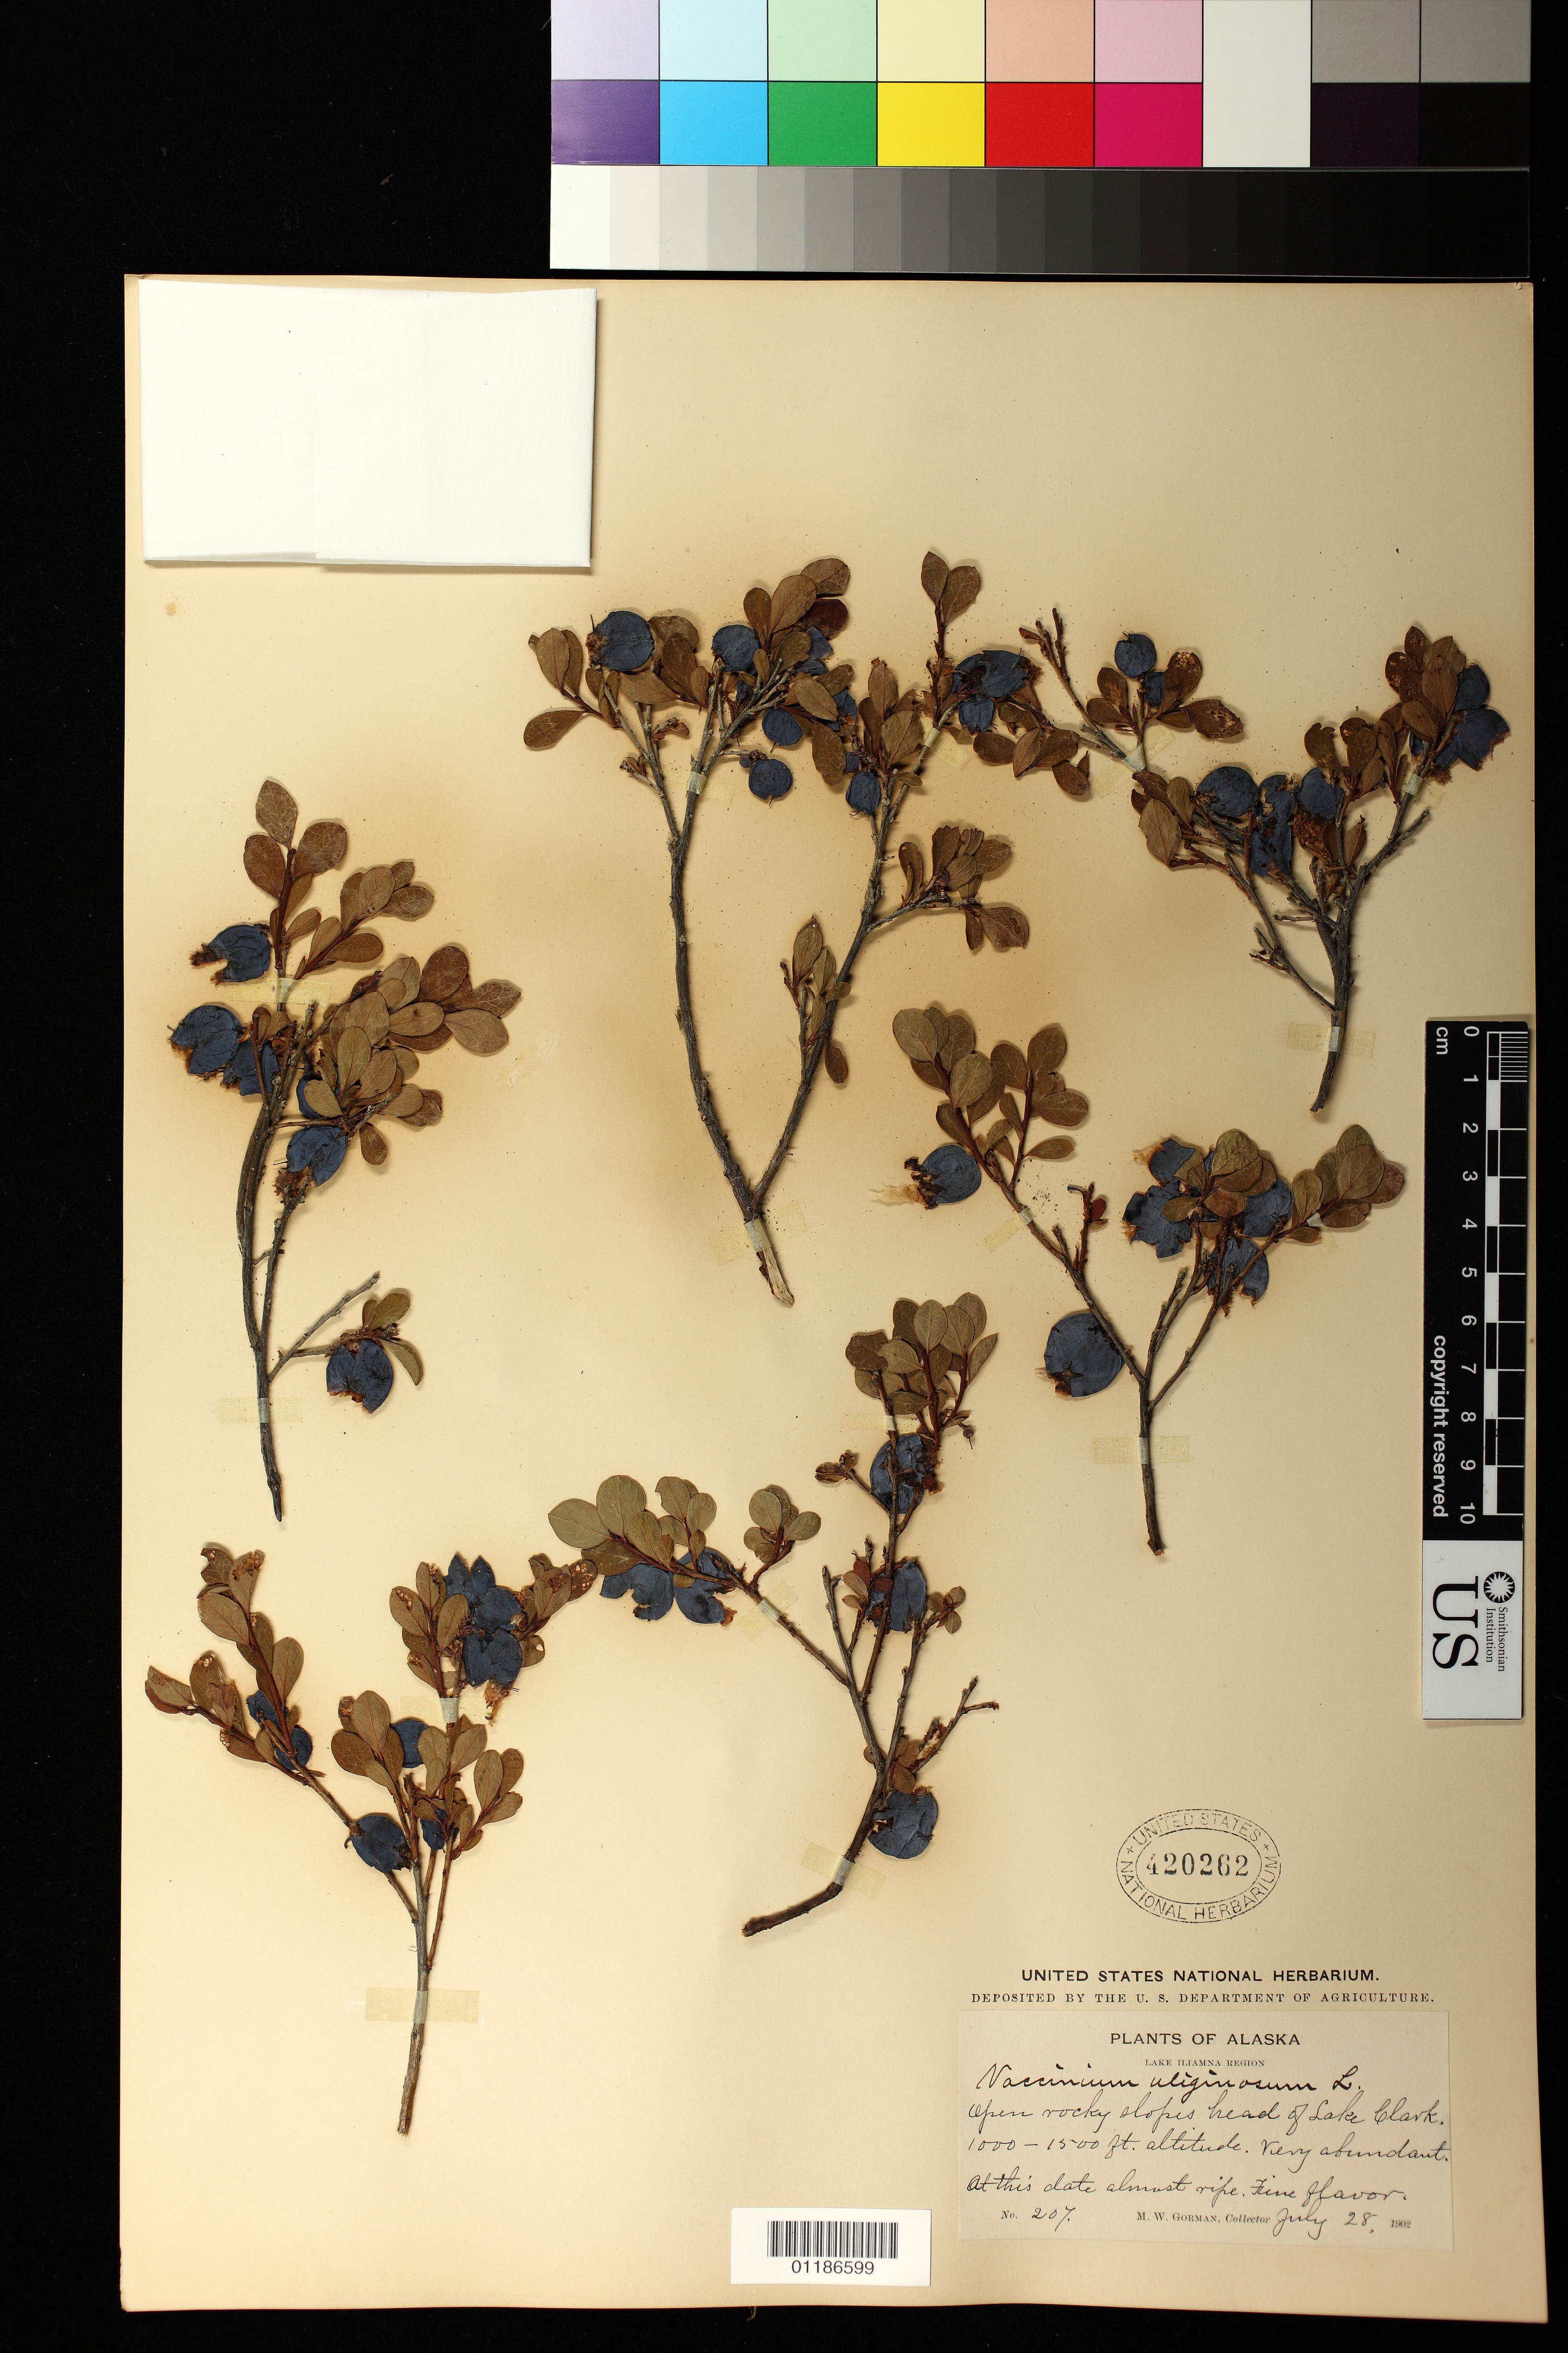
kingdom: Plantae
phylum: Tracheophyta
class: Magnoliopsida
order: Ericales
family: Ericaceae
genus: Vaccinium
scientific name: Vaccinium uliginosum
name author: L.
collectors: M. W. Gorman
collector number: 207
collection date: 1902-07-28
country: United States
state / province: Alaska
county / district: Lake and Peninsula Borough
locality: Open rocky slopes head of Lake Clark.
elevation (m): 305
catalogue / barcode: US 420262